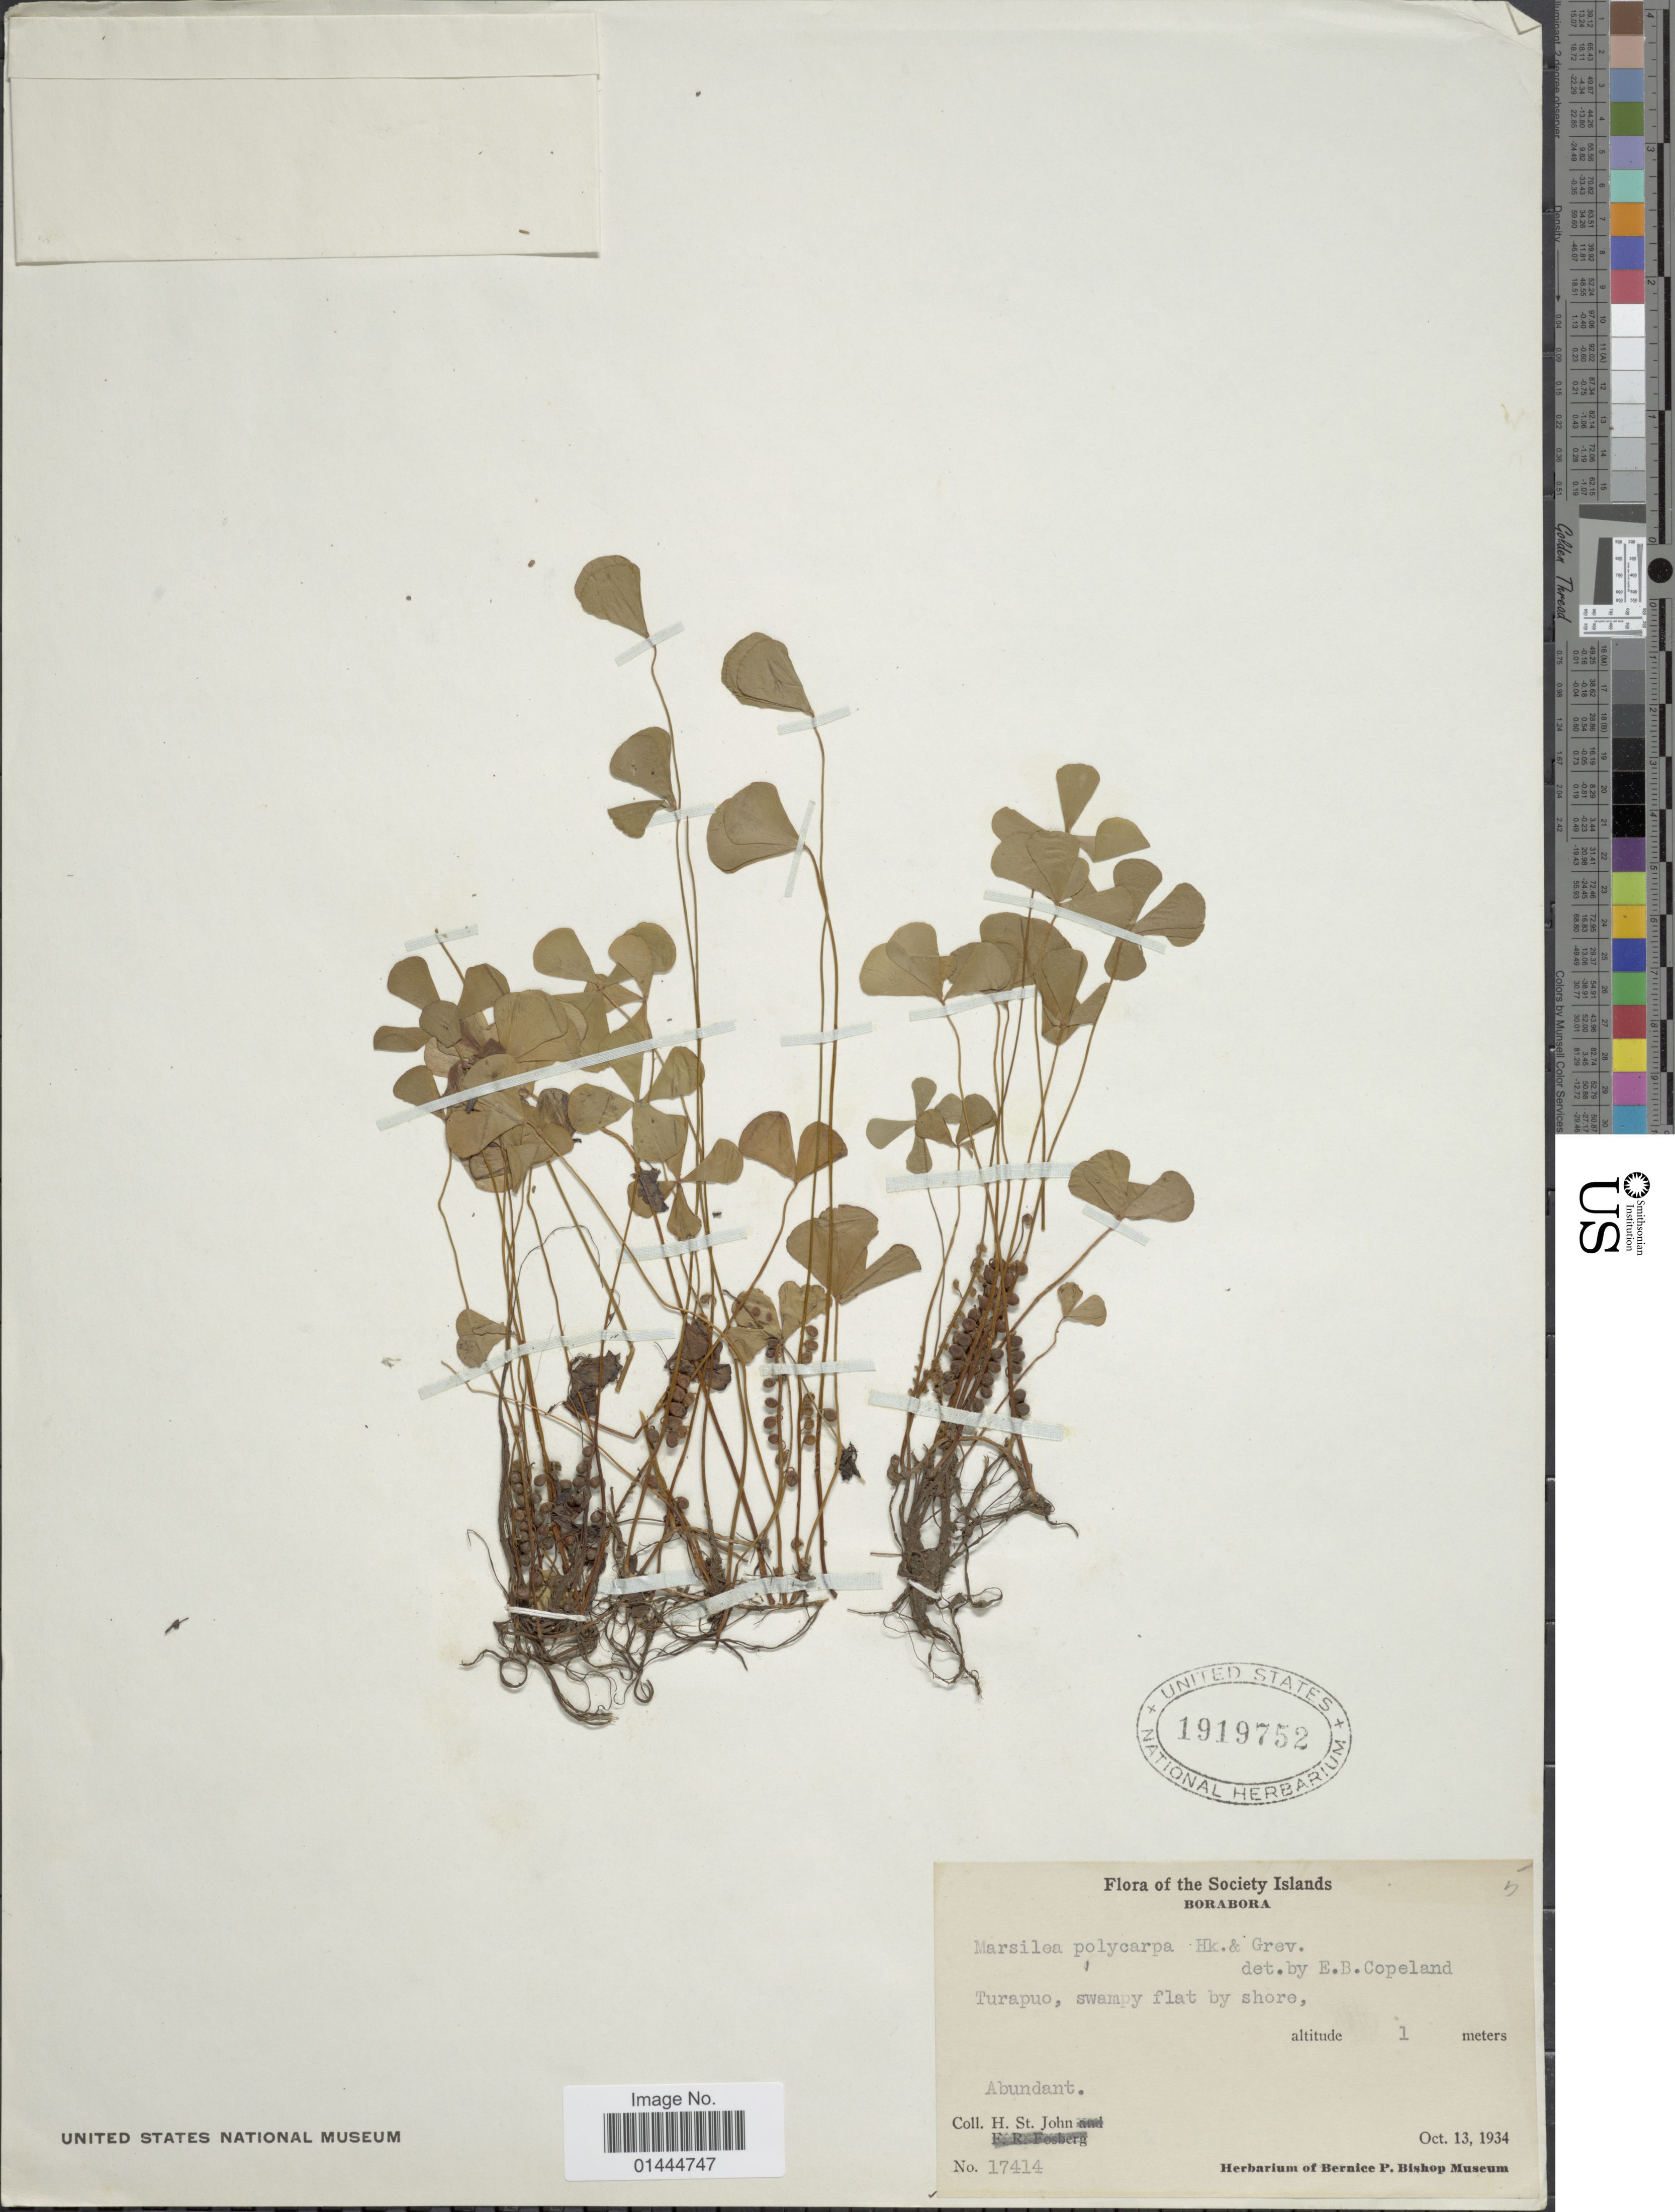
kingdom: Plantae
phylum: Tracheophyta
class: Polypodiopsida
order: Salviniales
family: Marsileaceae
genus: Marsilea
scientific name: Marsilea polycarpa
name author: Hook. & Grev.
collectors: H. St. John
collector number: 17414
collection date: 1934-10-13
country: French Polynesia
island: Bora Bora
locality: Society Islands, Bora Bora, Turapuo, swampy flat by shore.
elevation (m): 1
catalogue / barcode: US 1919752